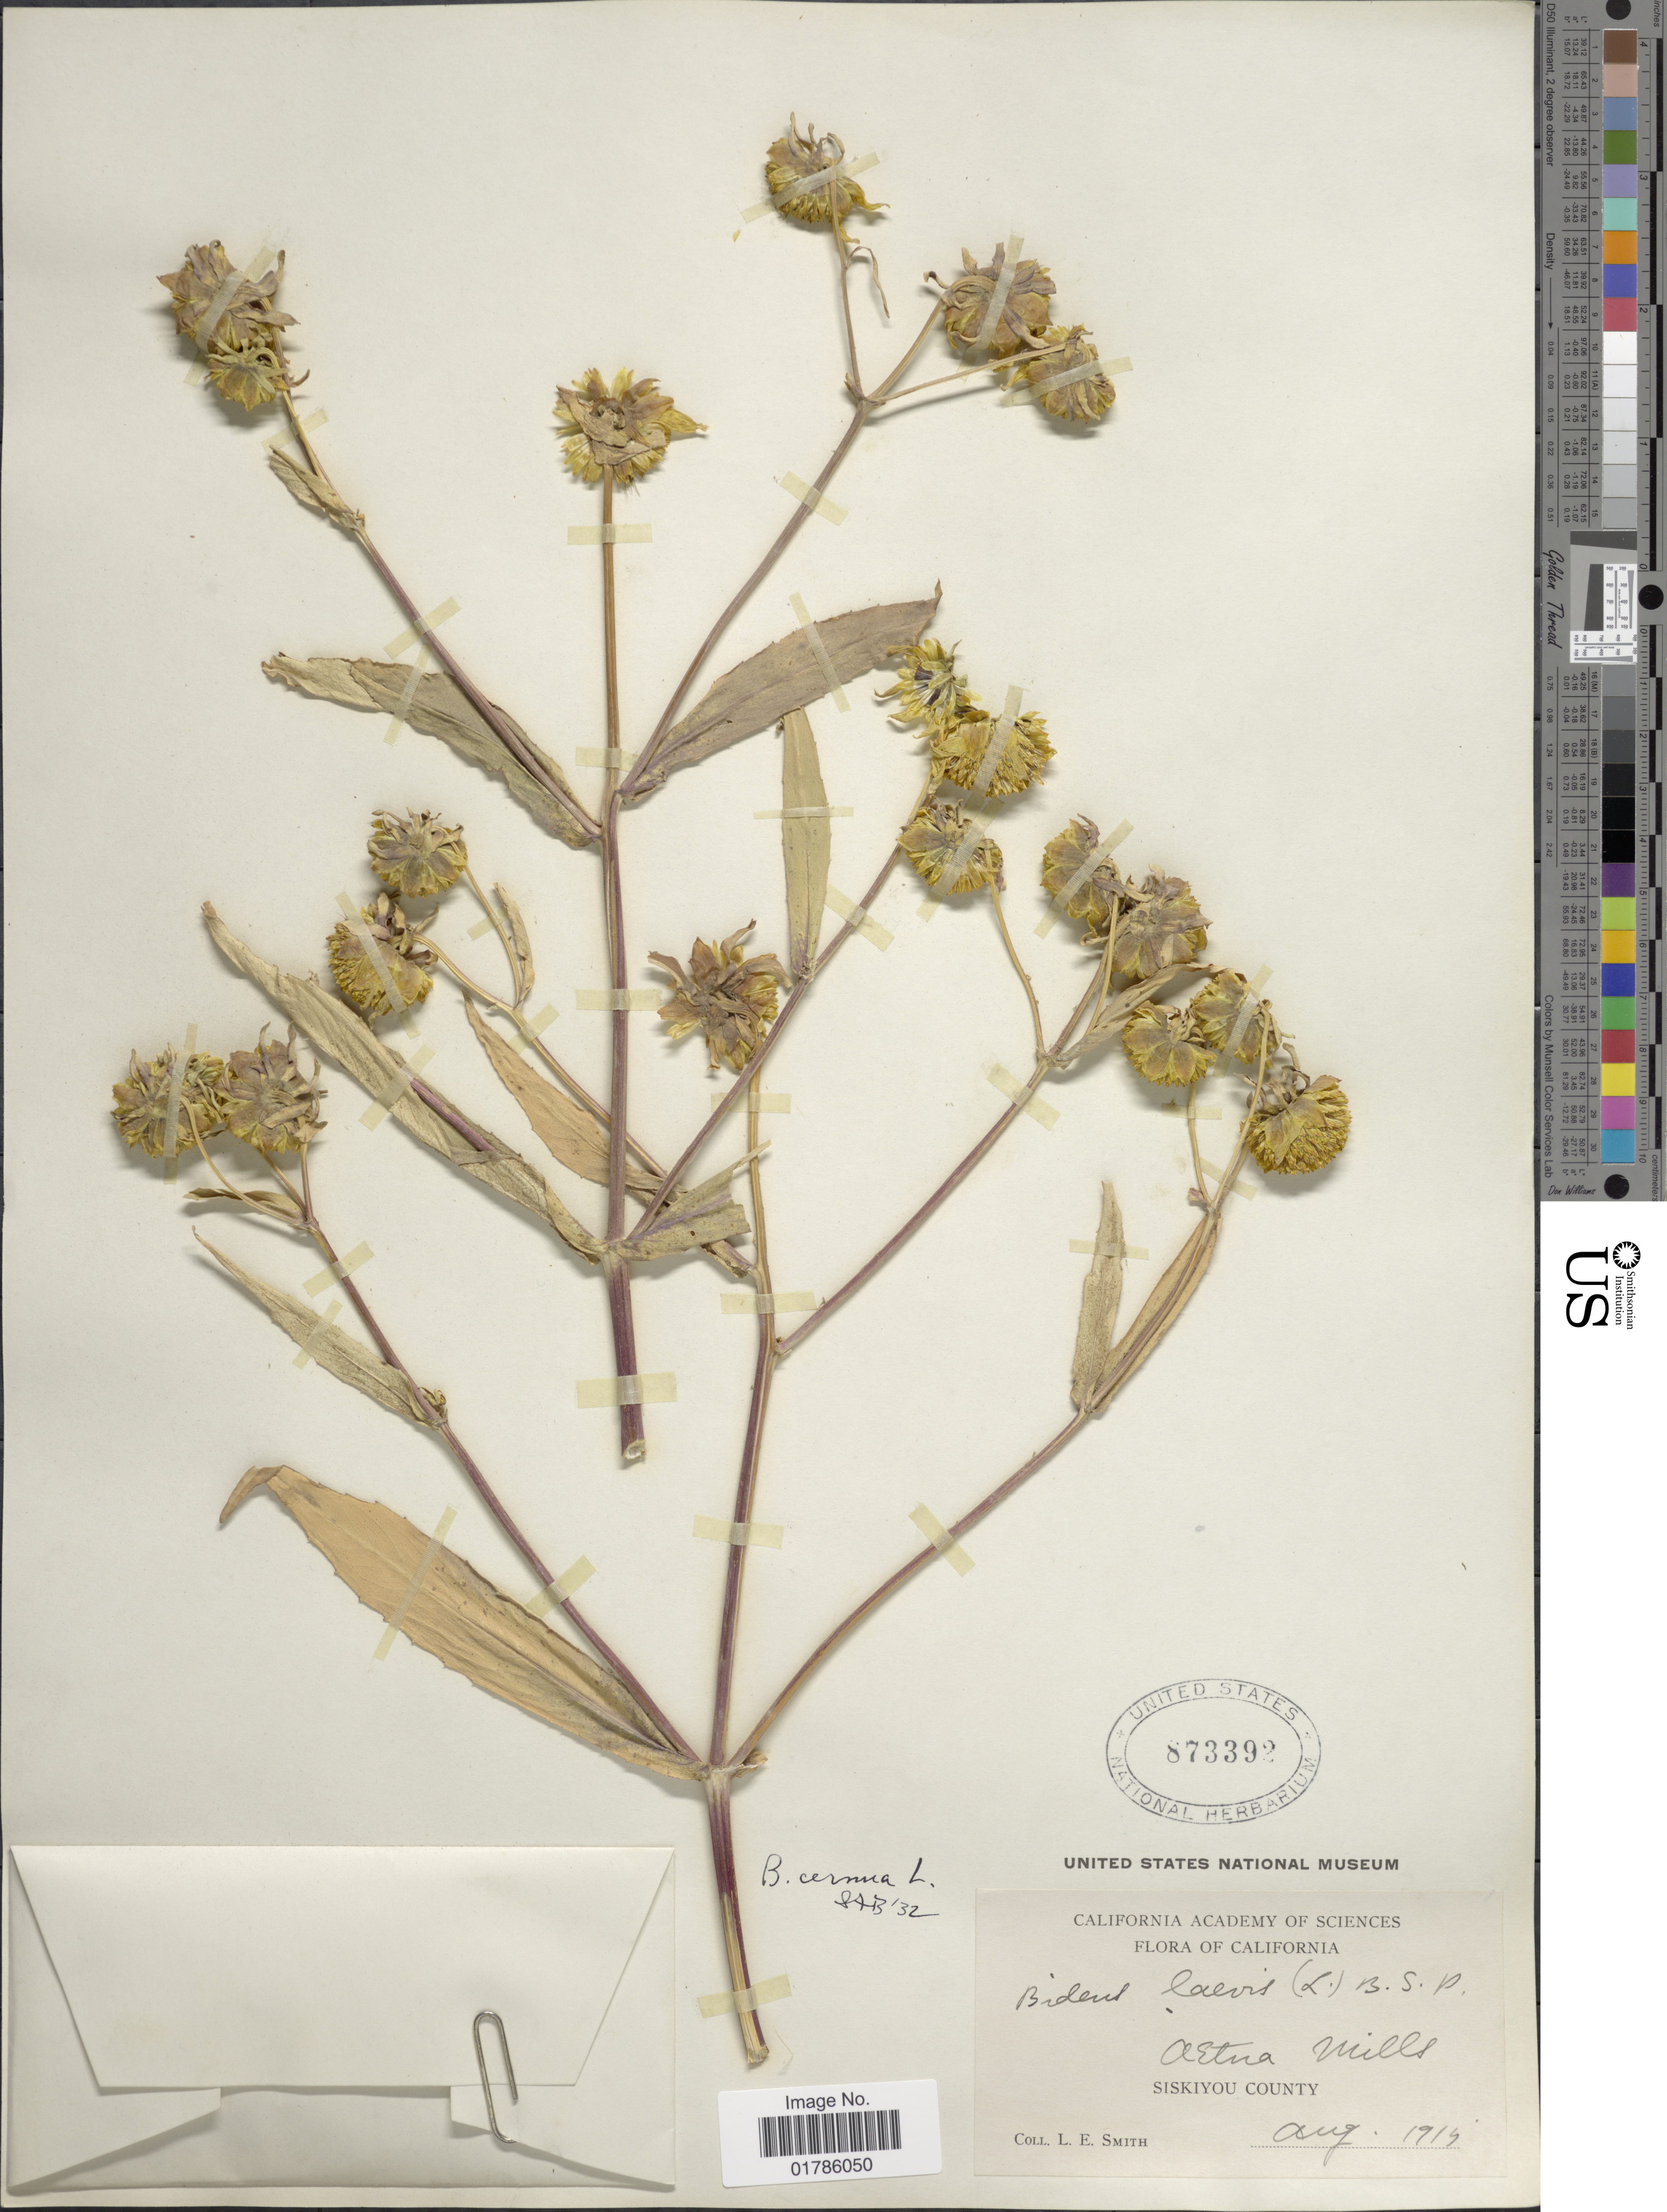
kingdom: Plantae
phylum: Tracheophyta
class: Magnoliopsida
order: Asterales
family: Asteraceae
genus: Bidens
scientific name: Bidens cernua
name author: L.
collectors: L. E. Smith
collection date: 1919-08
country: United States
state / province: California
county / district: Siskiyou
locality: AEtna Mills, Siskiyou County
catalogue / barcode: US 873392